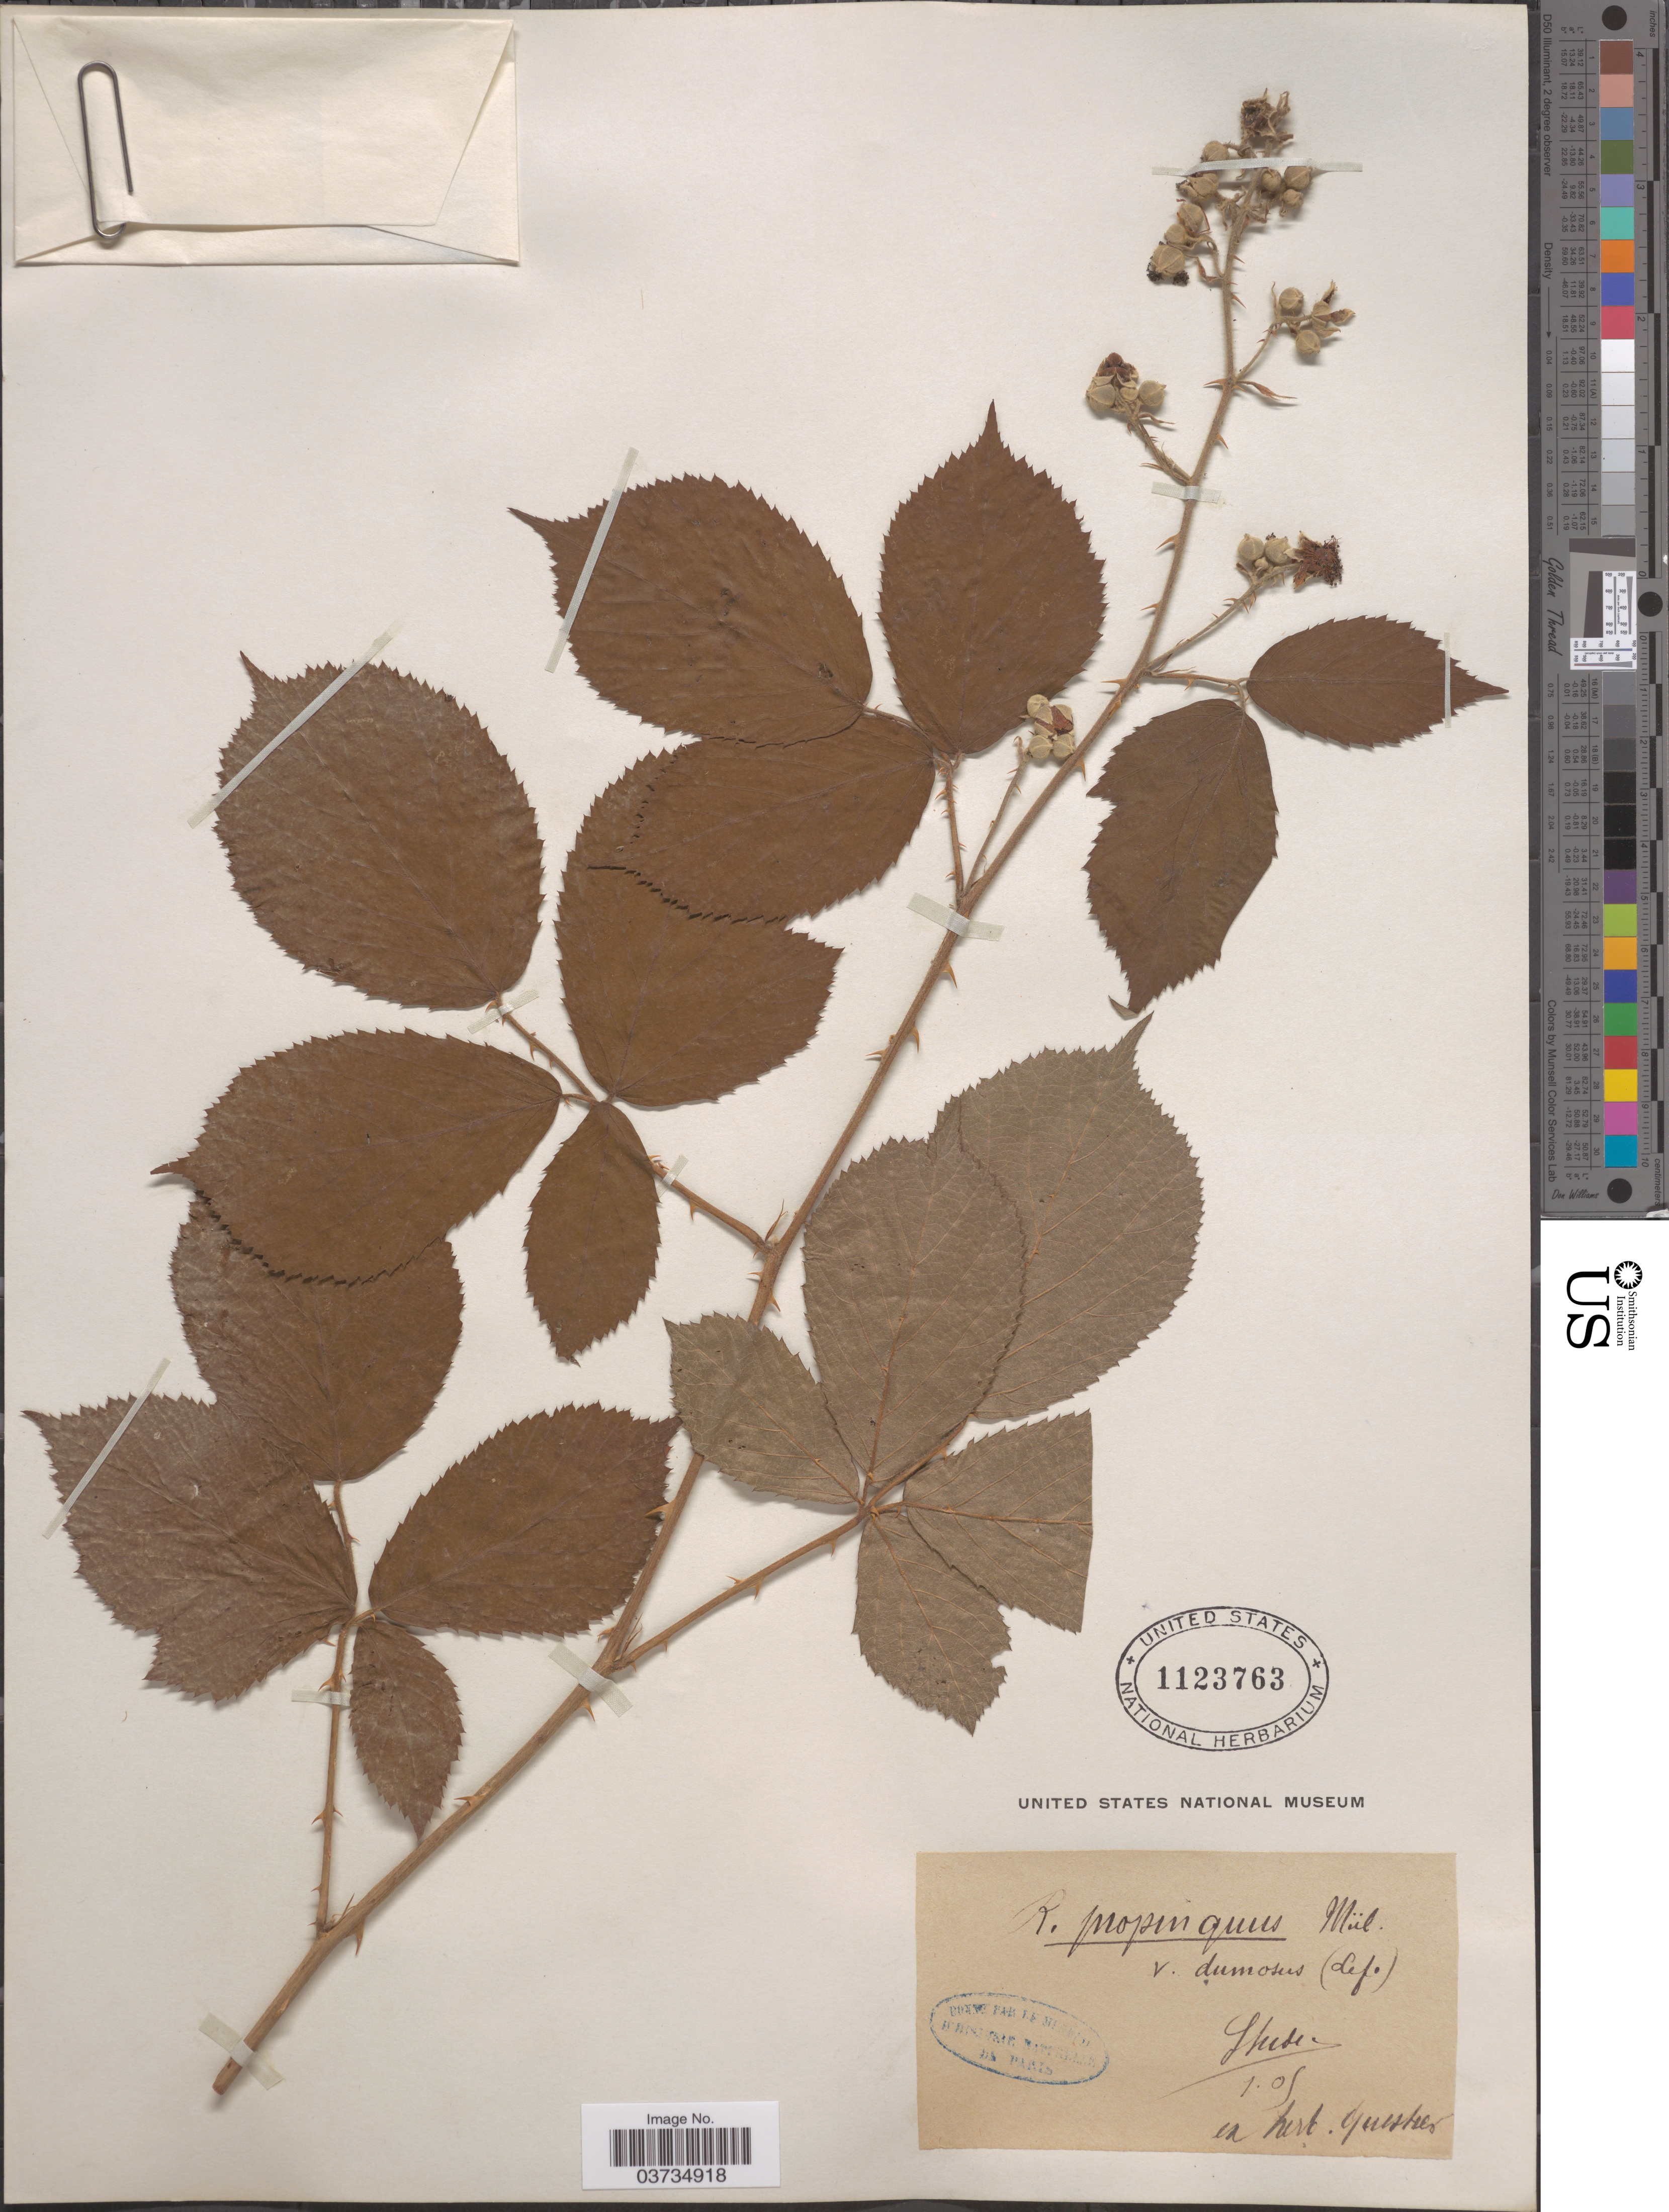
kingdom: Plantae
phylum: Tracheophyta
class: Magnoliopsida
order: Rosales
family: Rosaceae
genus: Rubus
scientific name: Rubus propinquus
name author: Richardson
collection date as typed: Transcribed d/m/y: /1/9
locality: [illegible text].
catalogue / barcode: US 1123763